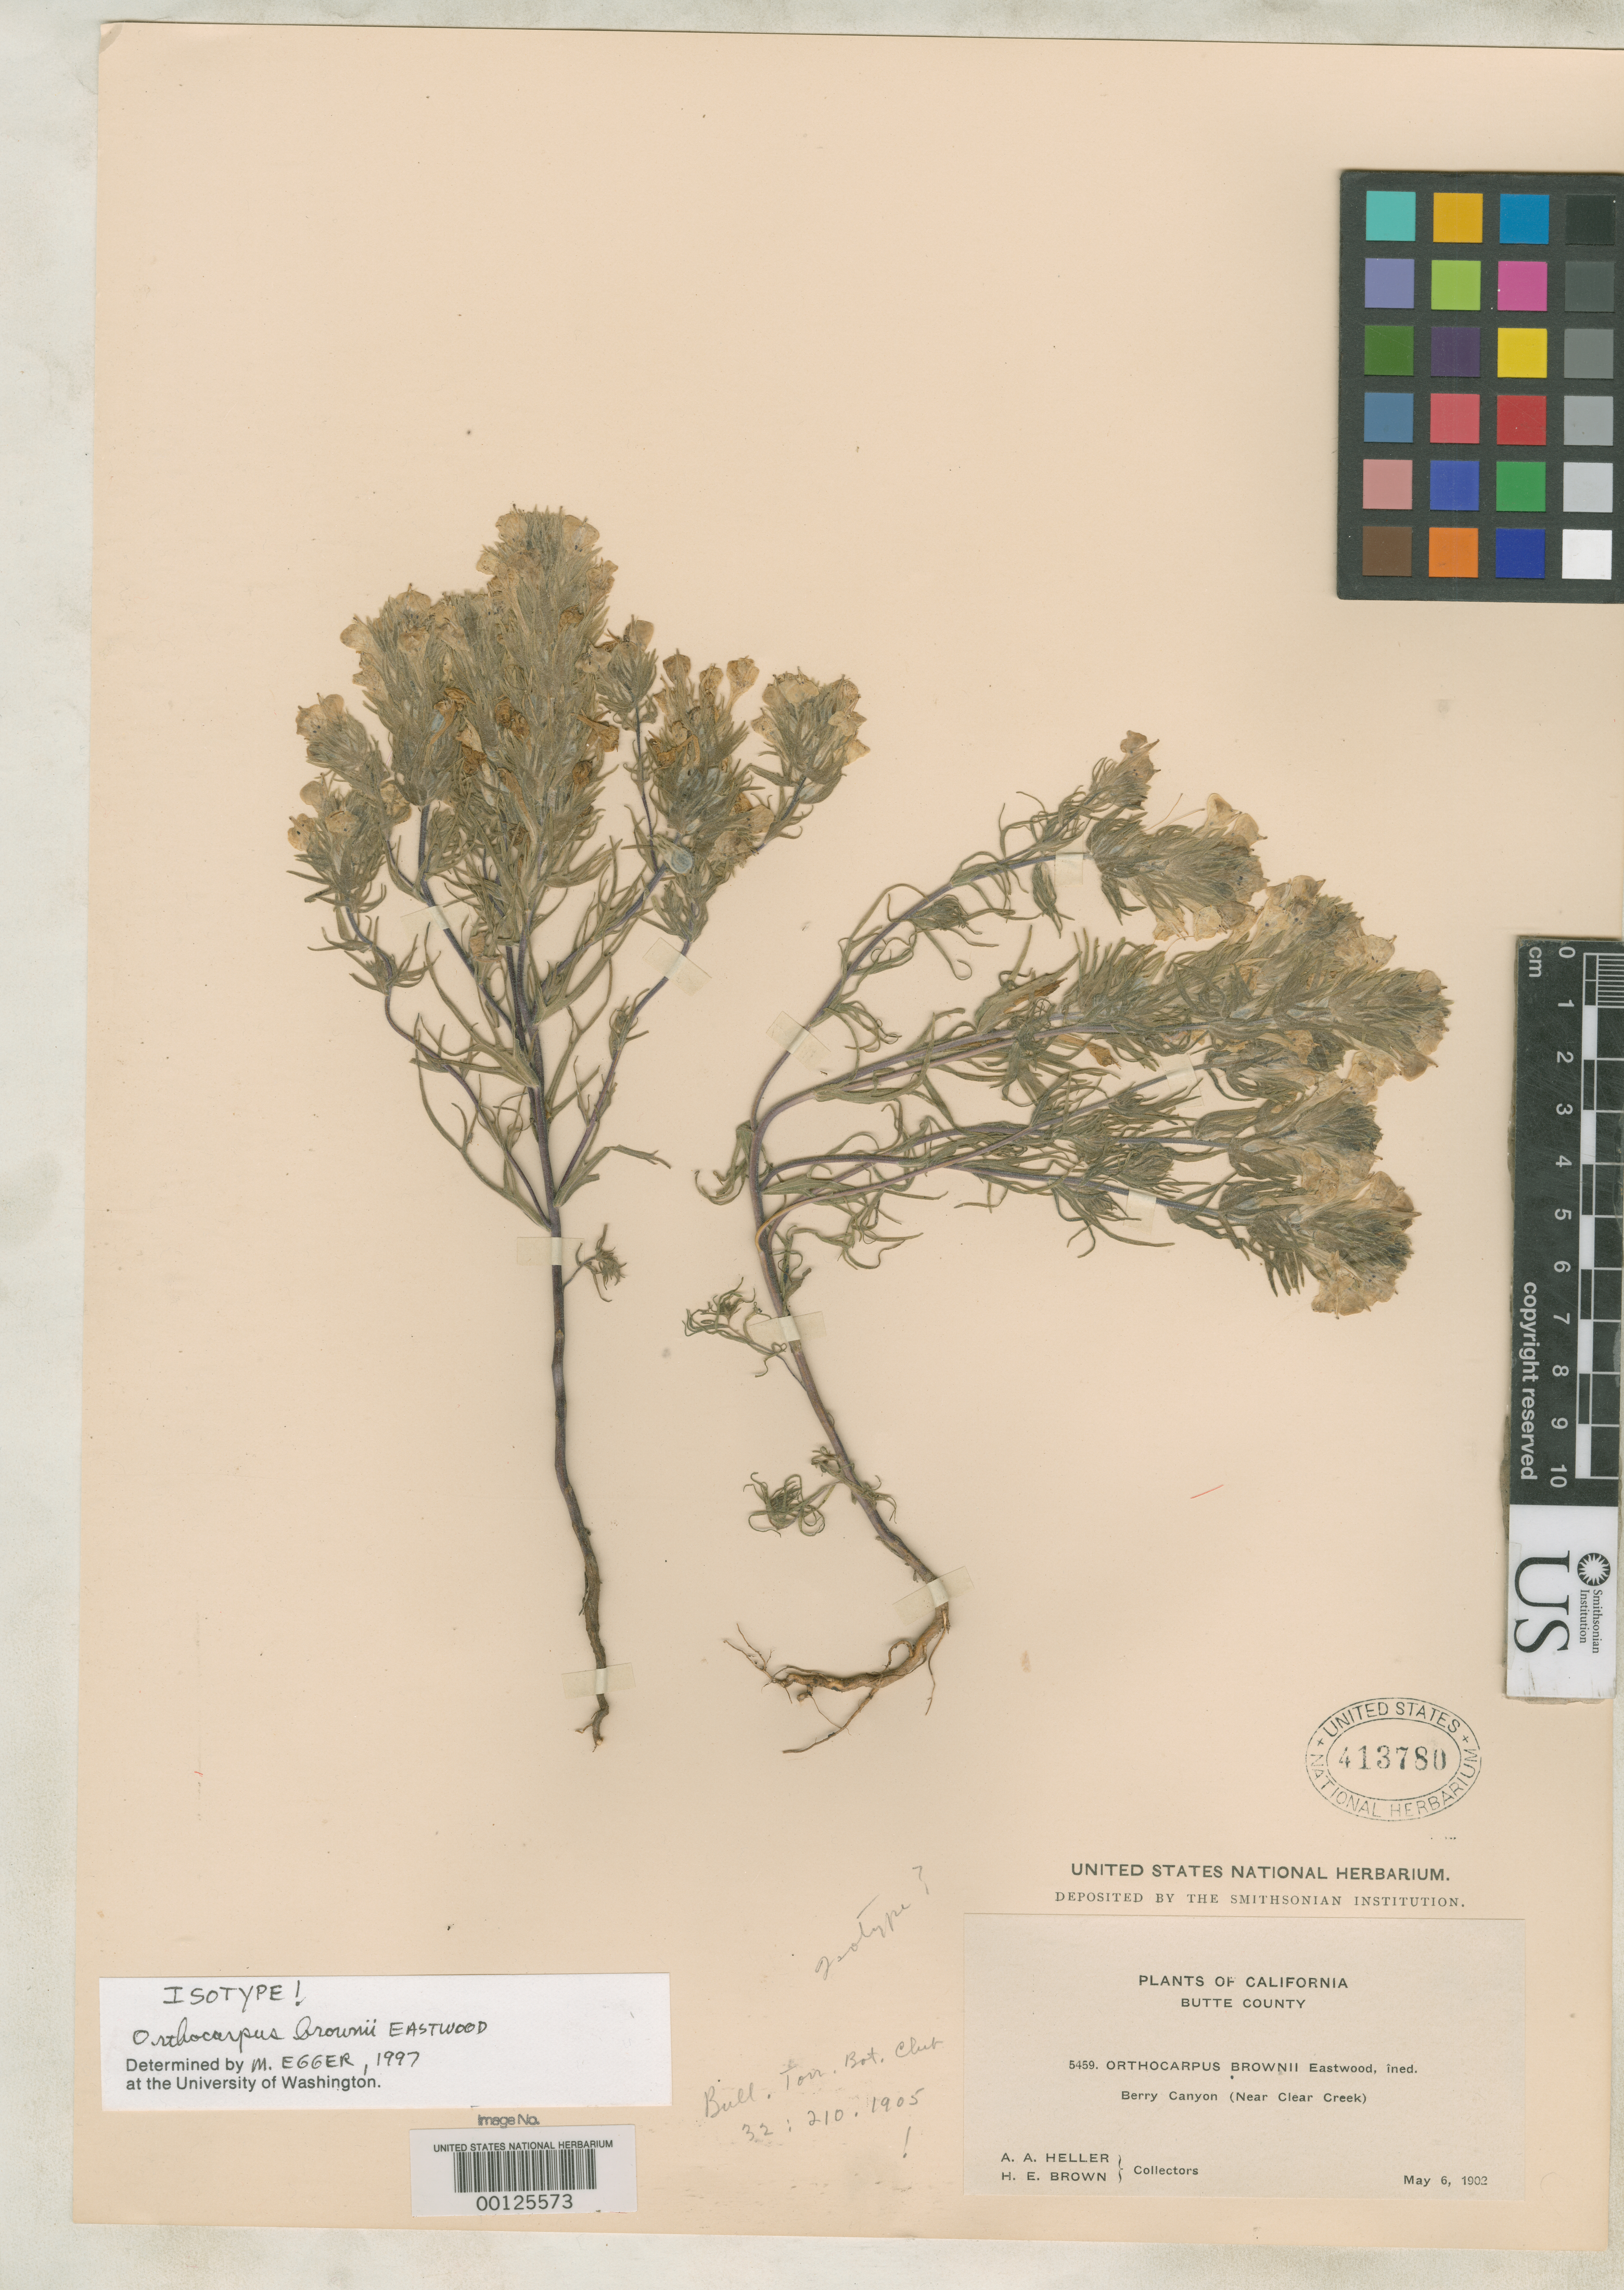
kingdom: Plantae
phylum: Tracheophyta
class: Magnoliopsida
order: Lamiales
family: Orobanchaceae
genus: Orthocarpus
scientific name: Orthocarpus brownii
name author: Eastw.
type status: Isotype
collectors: A. A. Heller & H. E. Brown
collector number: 5459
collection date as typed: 06 May 1902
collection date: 1902-05-06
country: United States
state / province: California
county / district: Butte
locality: Berry Canyon (near Clear Creek).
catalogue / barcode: US 413780